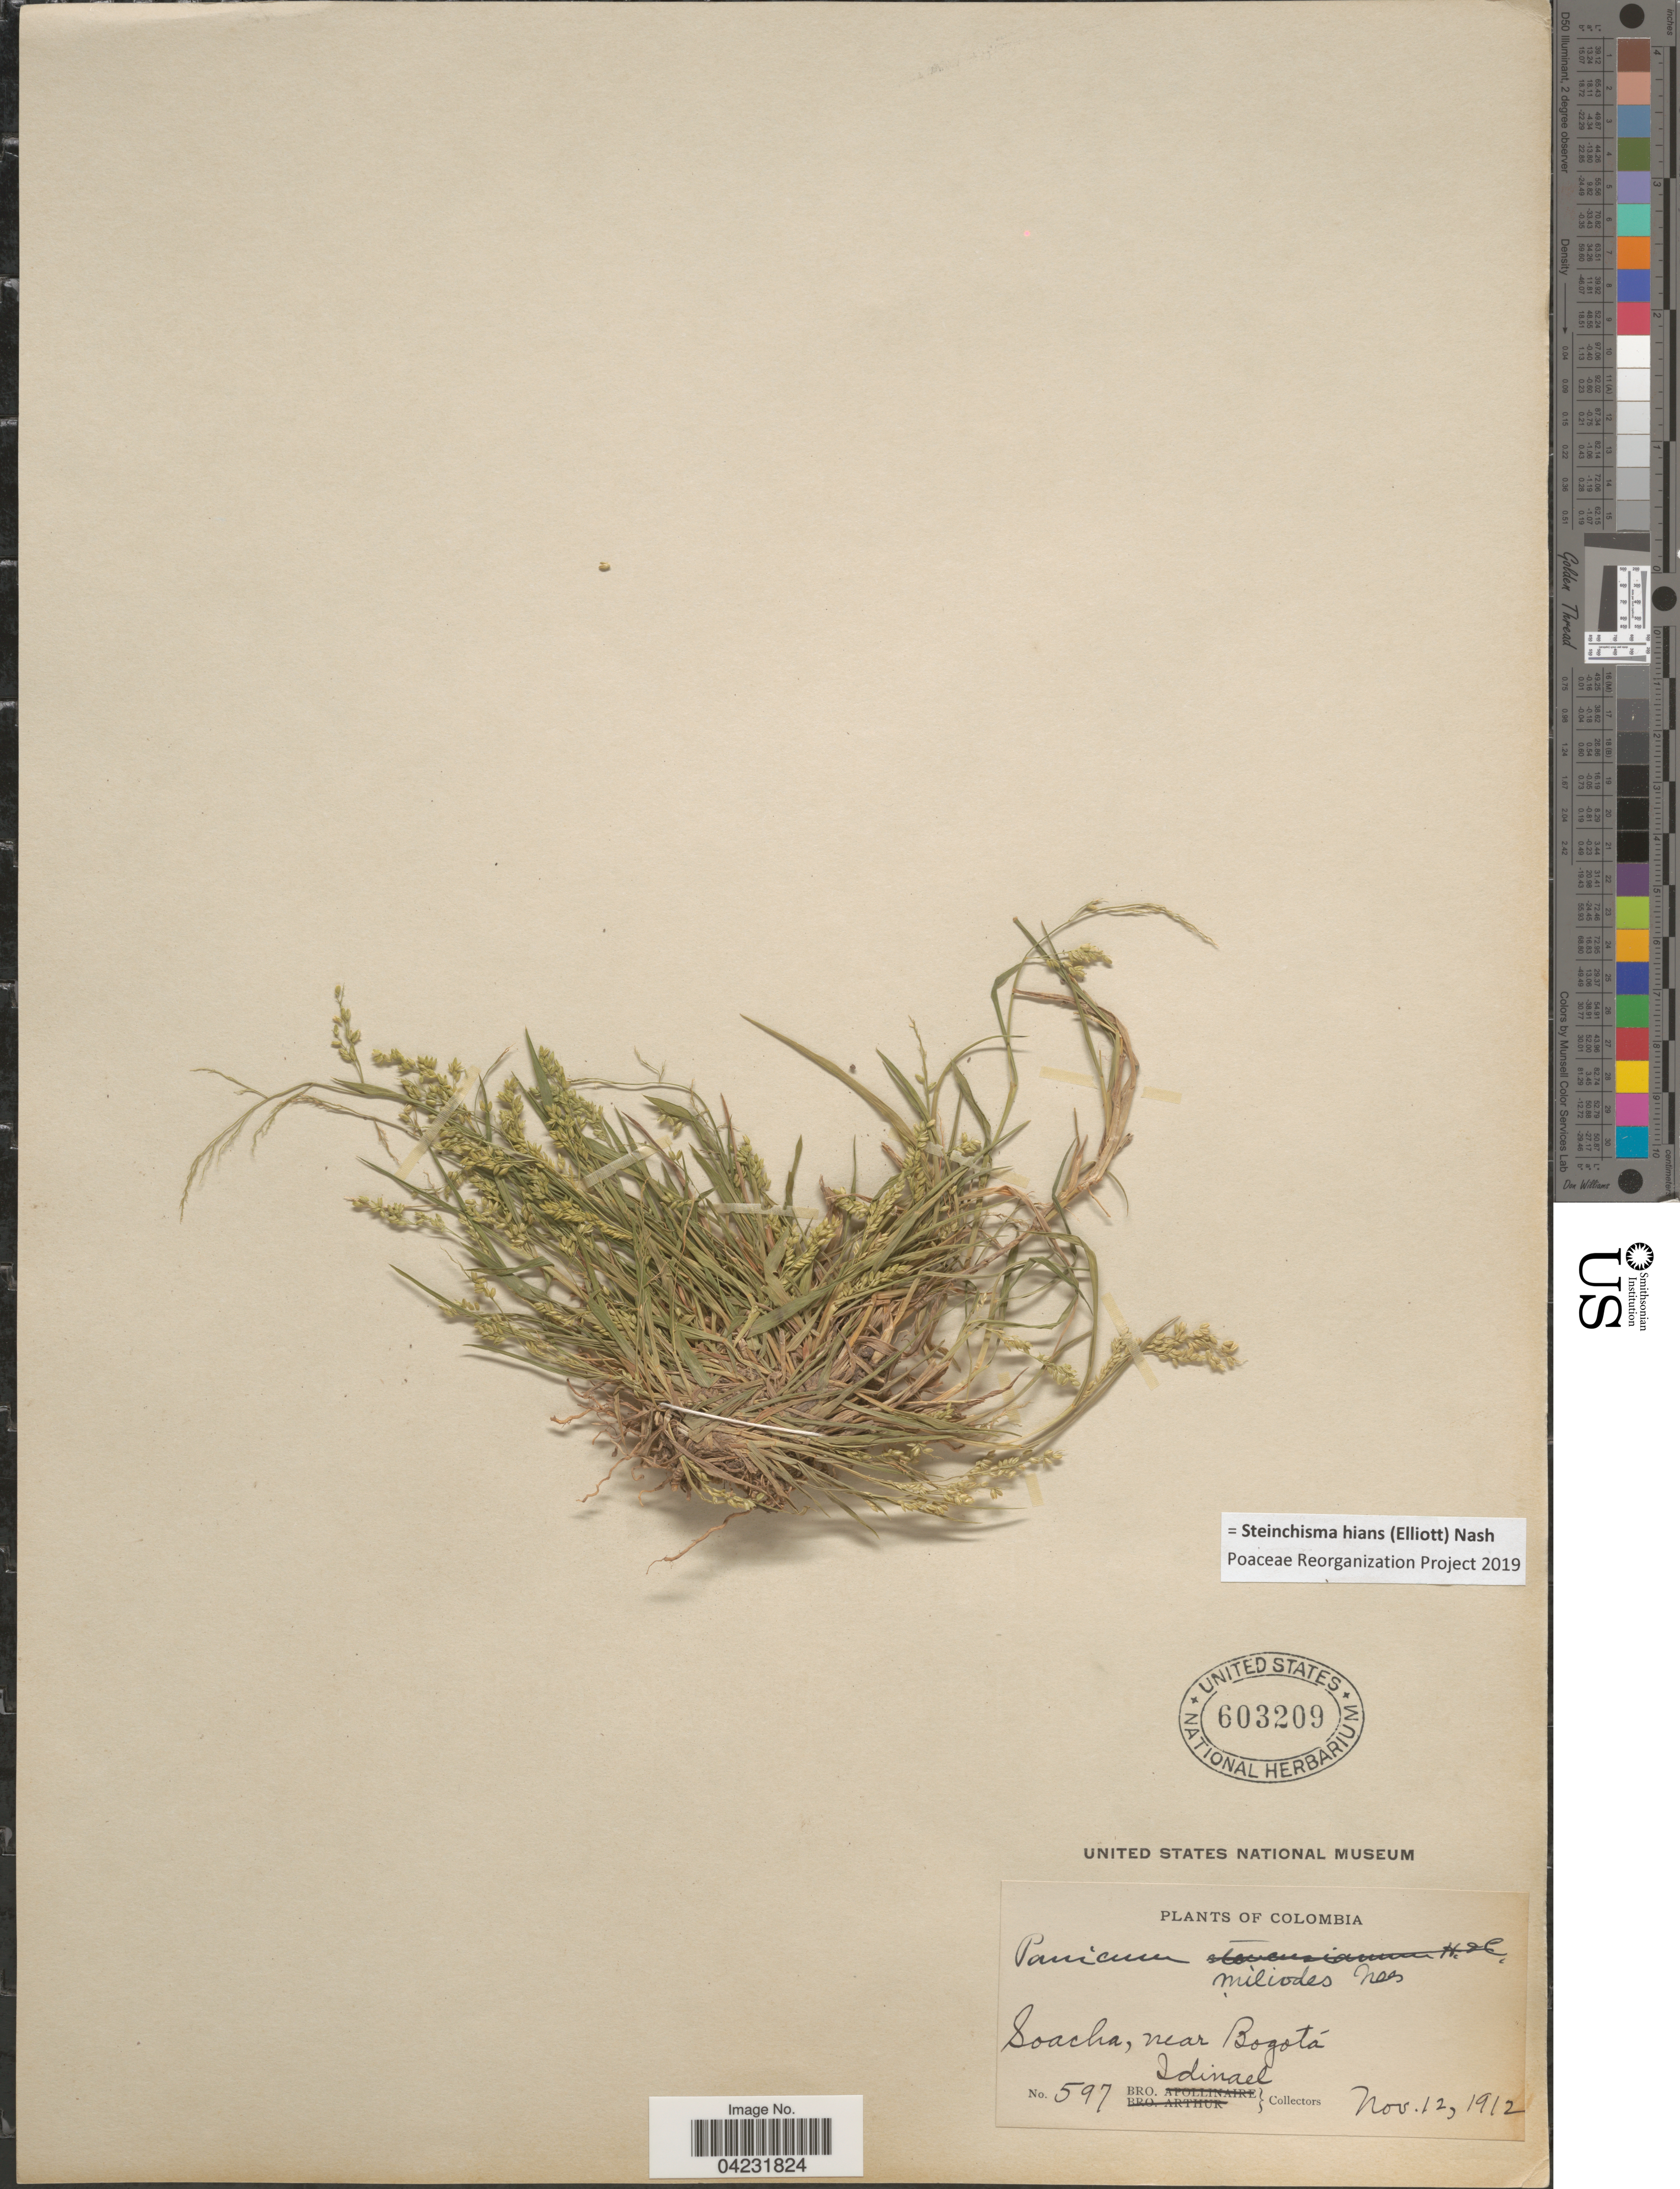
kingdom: Plantae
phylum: Tracheophyta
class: Liliopsida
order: Poales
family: Poaceae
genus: Steinchisma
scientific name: Steinchisma hians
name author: (Elliott) Nash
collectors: Idinael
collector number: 597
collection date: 1912-11-12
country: Colombia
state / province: Bogota D.C.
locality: Soacha, near Bogotá.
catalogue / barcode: US 603209